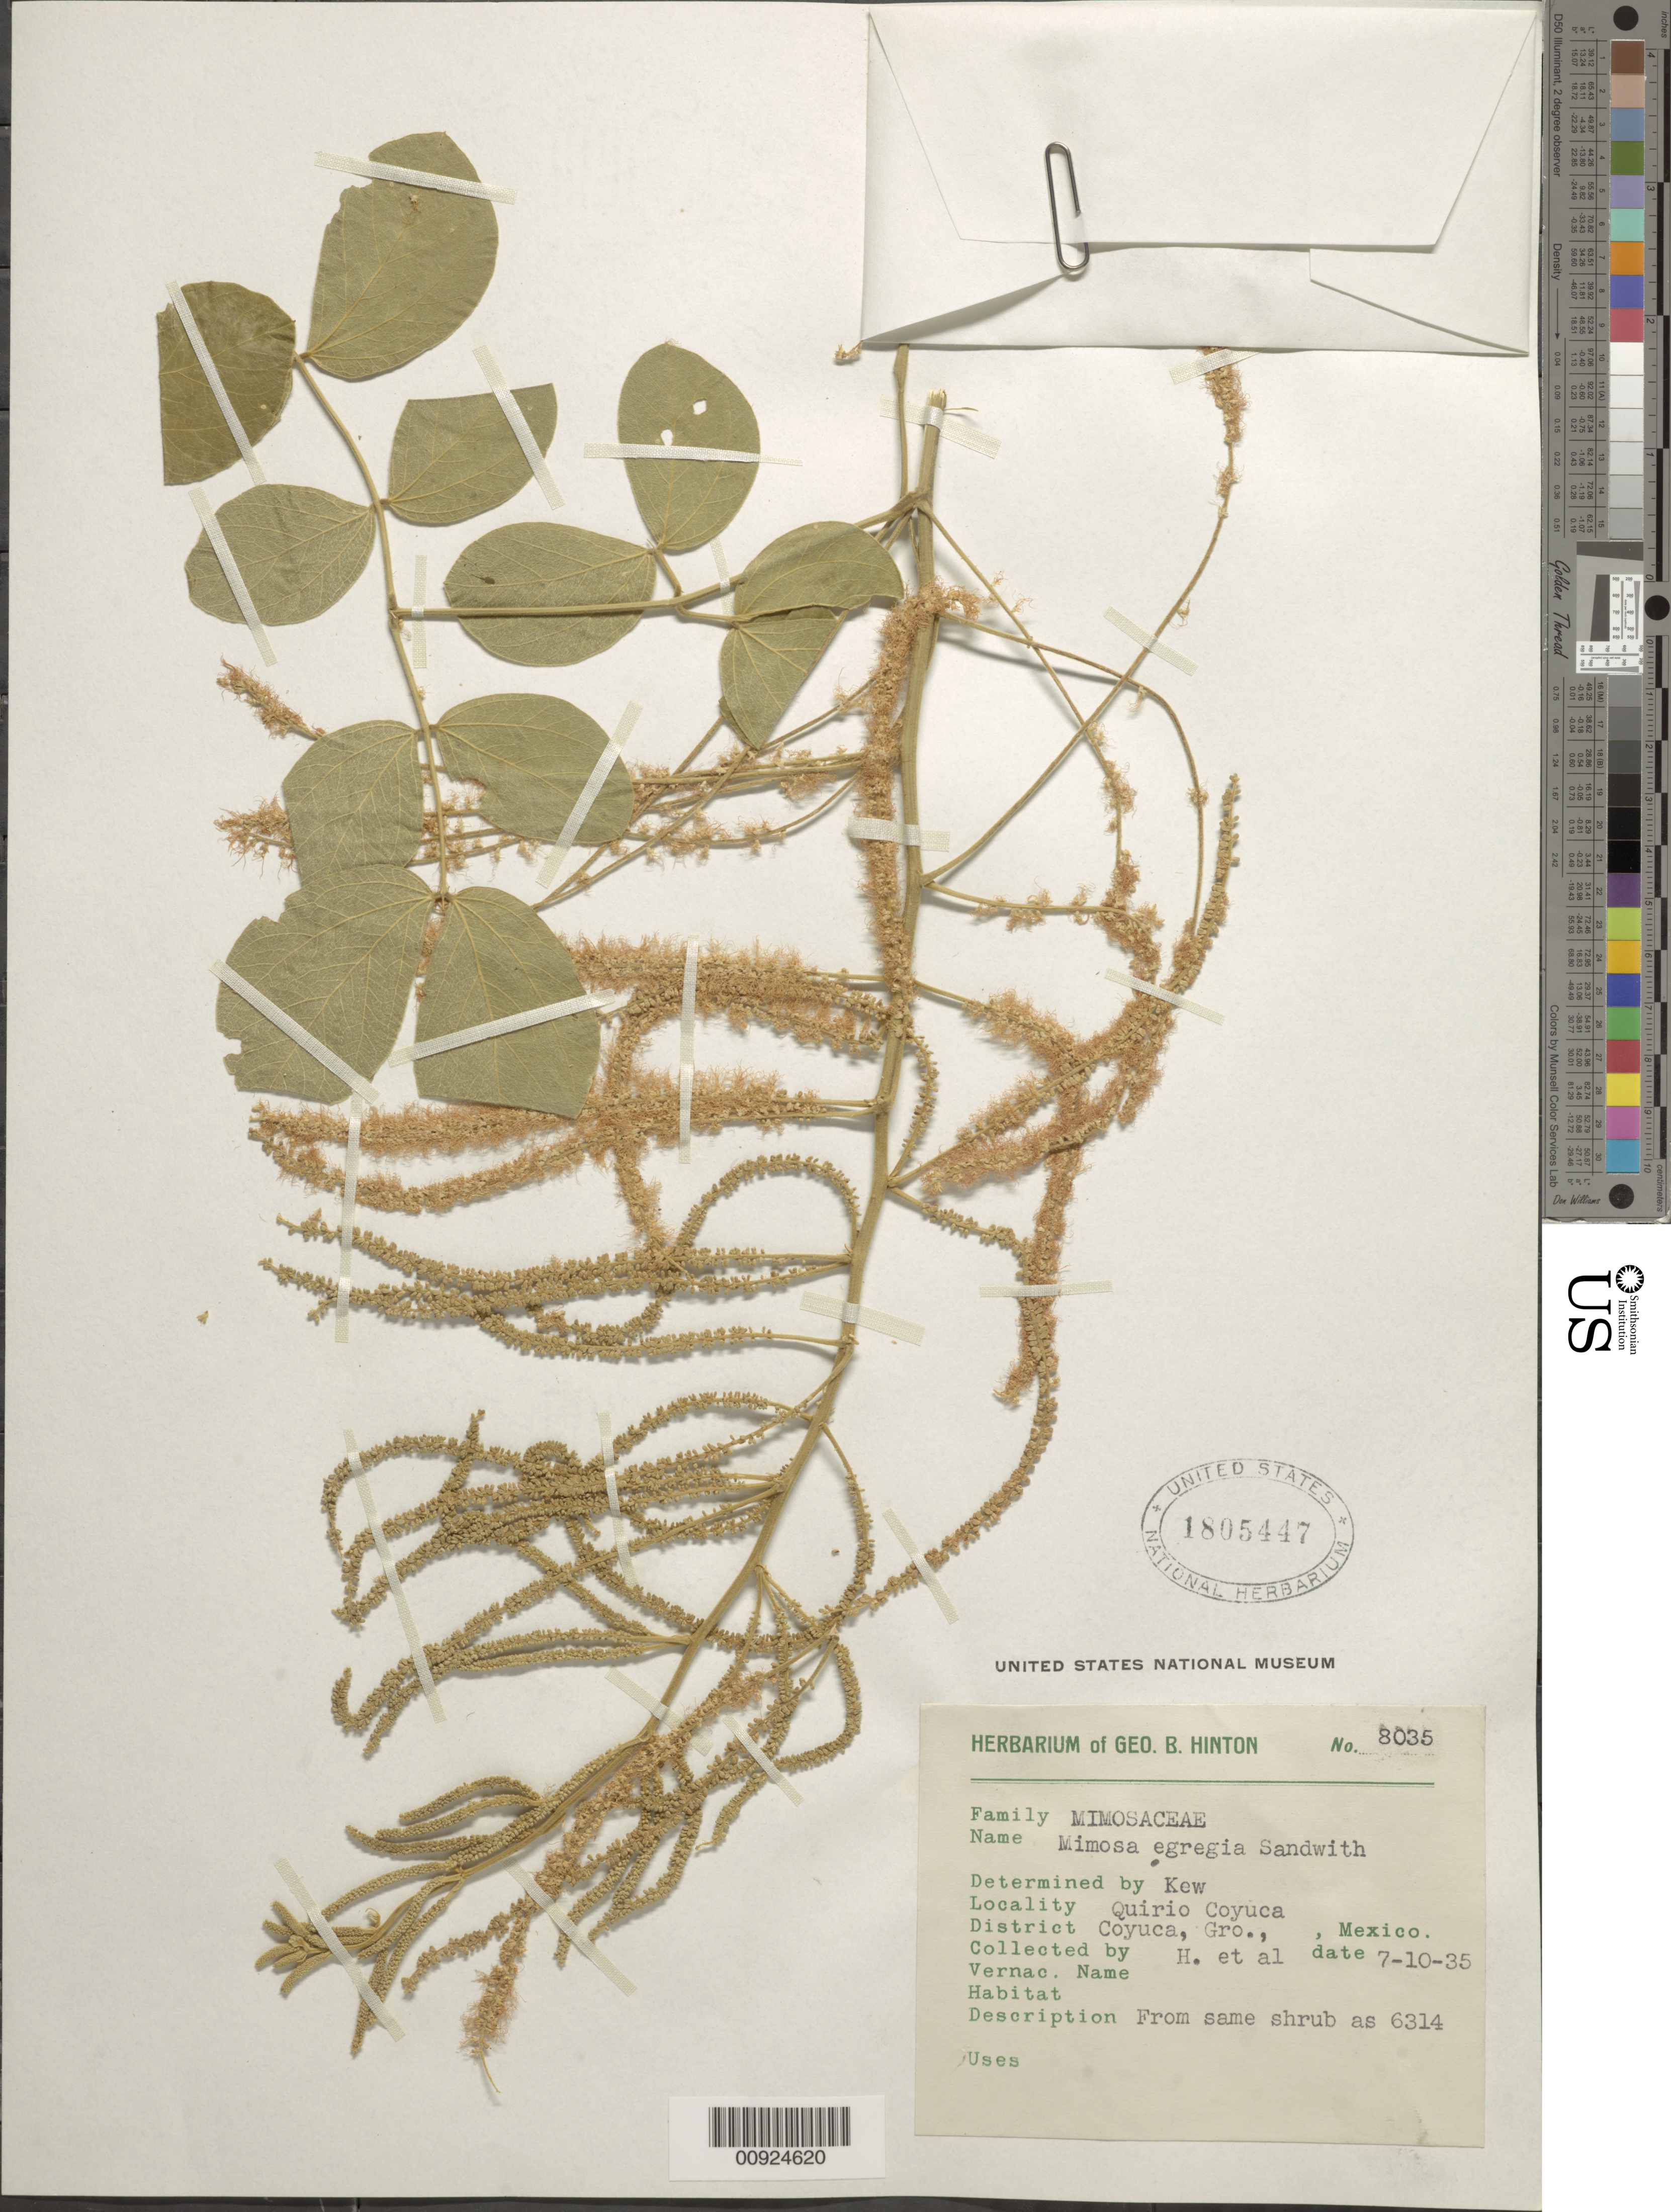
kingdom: Plantae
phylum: Tracheophyta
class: Magnoliopsida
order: Fabales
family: Fabaceae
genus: Mimosa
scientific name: Mimosa egregia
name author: Sandwith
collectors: G. B. Hinton & et al.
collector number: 8035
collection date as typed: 10 Jul 1935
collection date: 1935-07-10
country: Mexico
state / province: Guerrero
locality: Quirio, Coyuca, District Coyuca, Gro.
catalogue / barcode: US 1805447